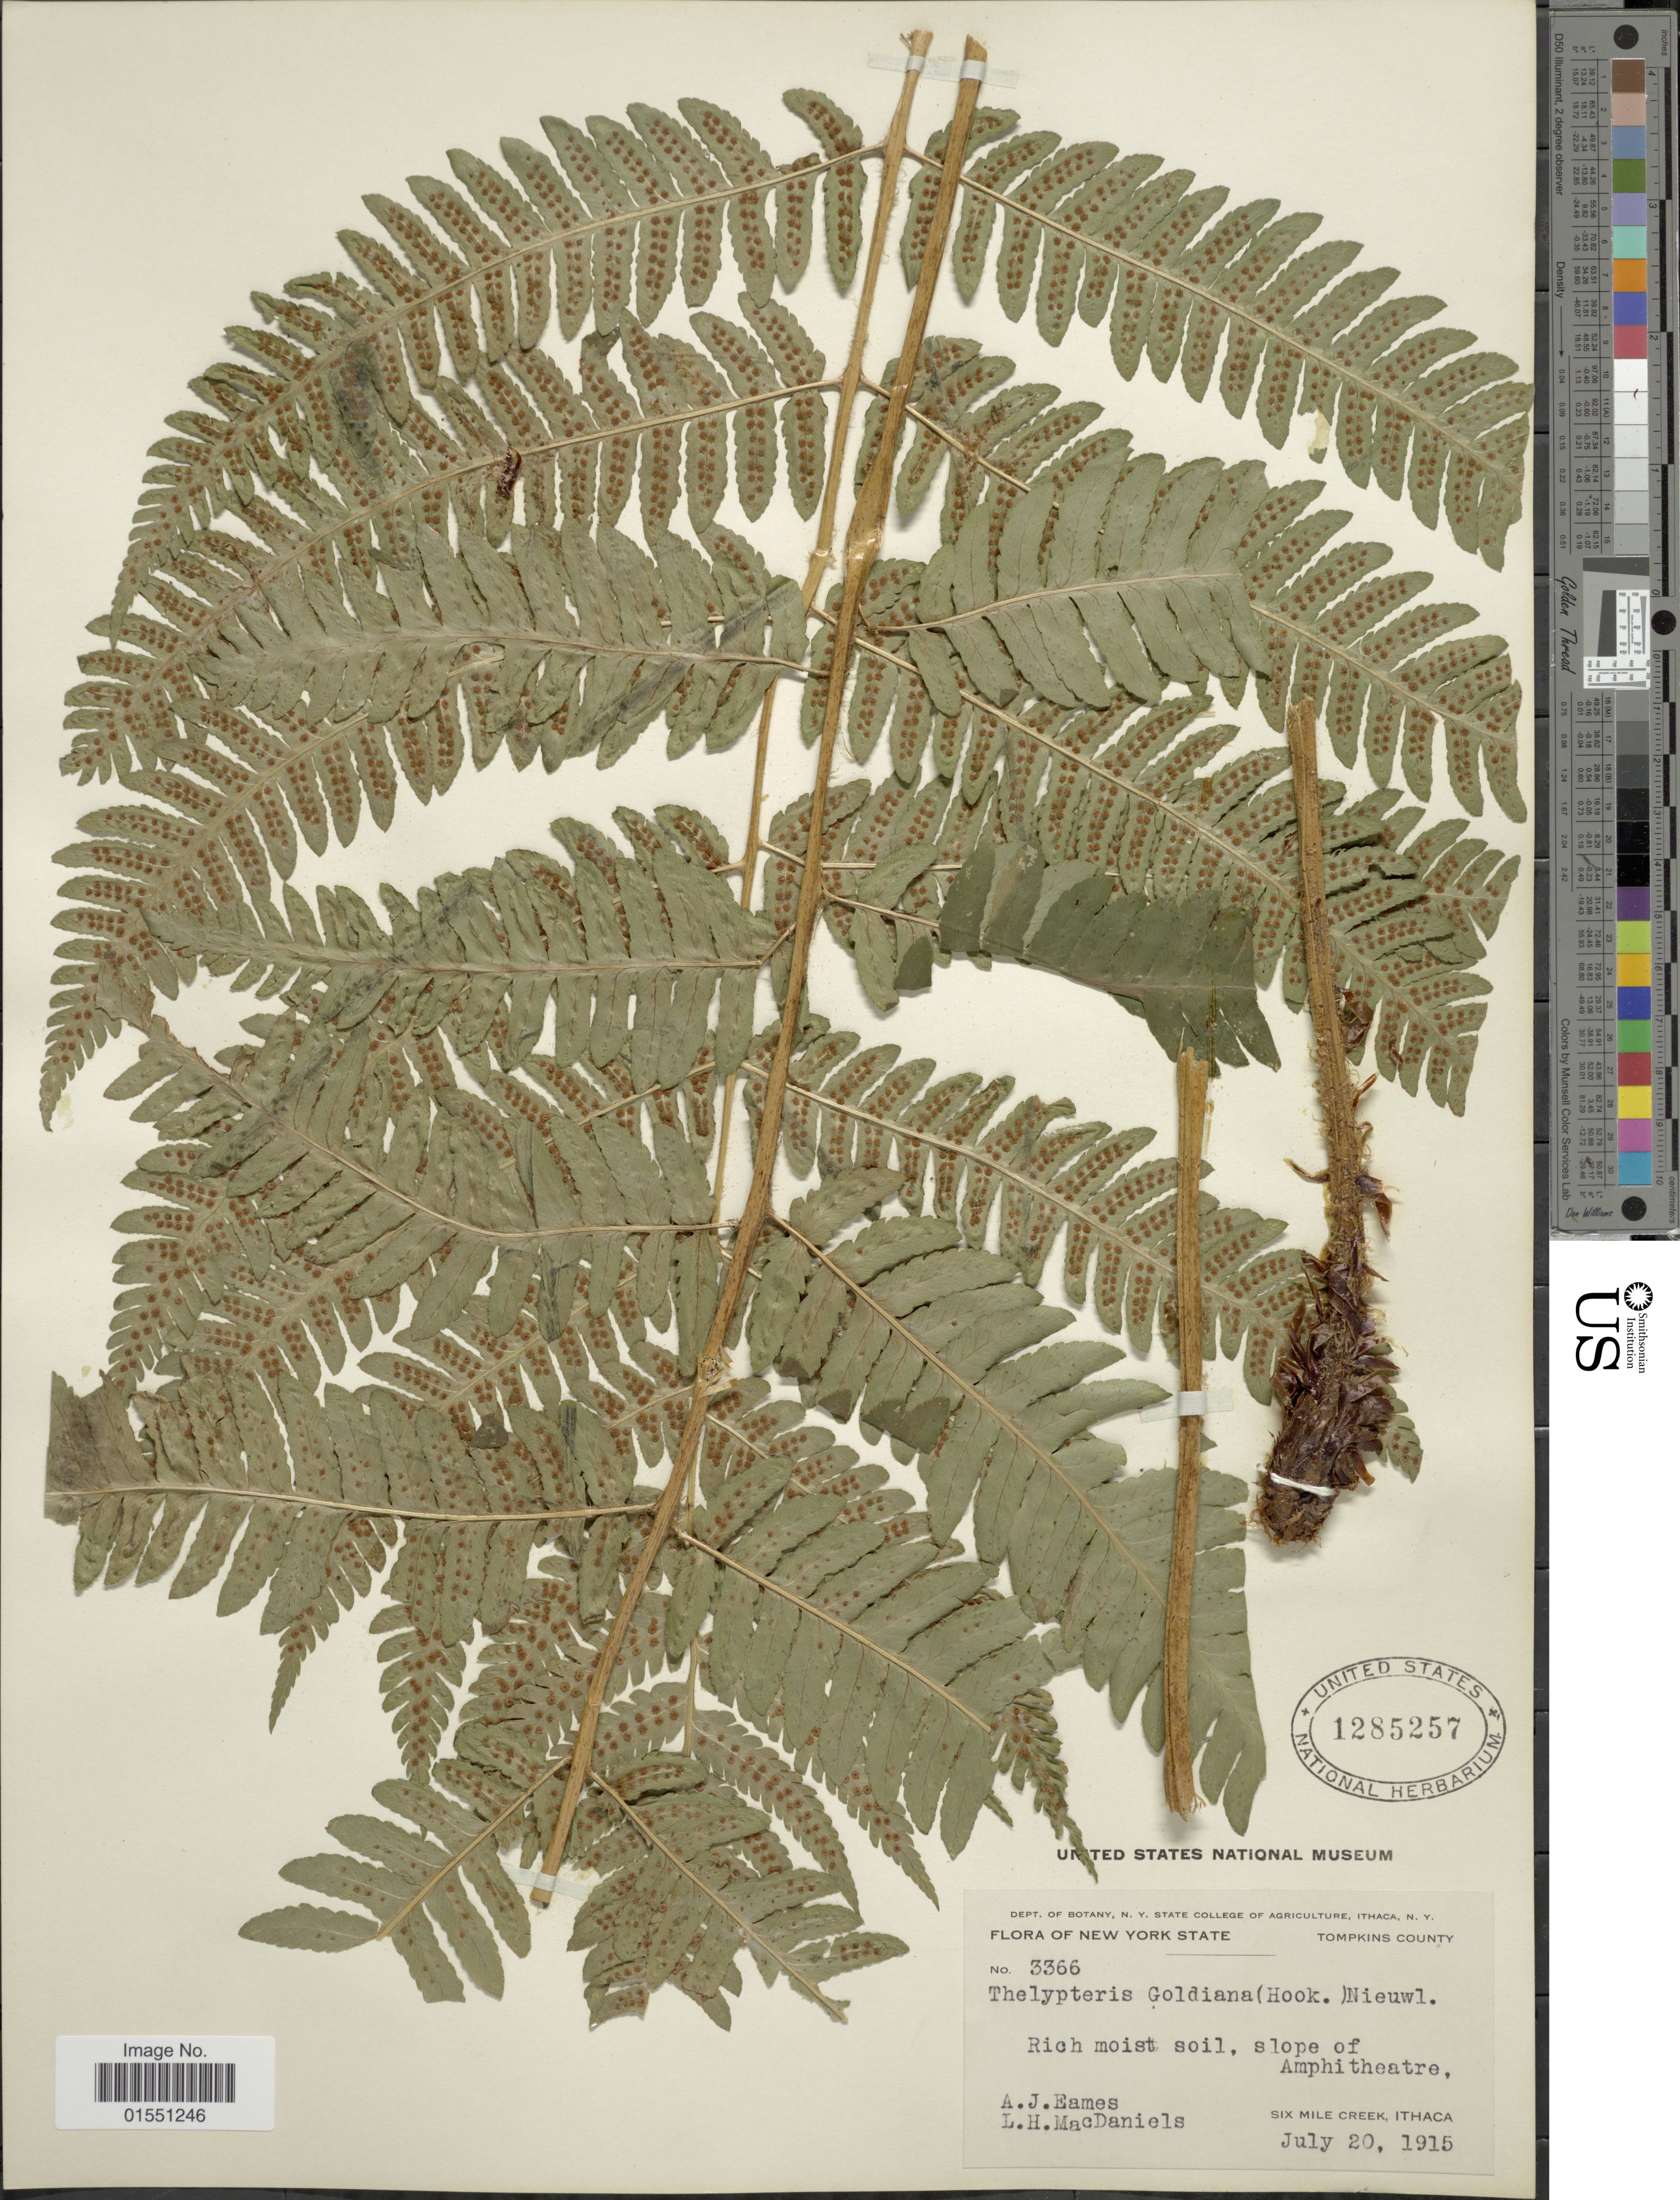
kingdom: Plantae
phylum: Tracheophyta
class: Polypodiopsida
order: Polypodiales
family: Dryopteridaceae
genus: Dryopteris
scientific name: Dryopteris goldiana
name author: (Hook. ex Goldie) A. Gray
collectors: A. J. Eames & L. H. MacDaniels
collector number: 3366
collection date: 1915-07-20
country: United States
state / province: New York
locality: Tompkins County. slope of Amphitheatre. Six Mile Creek, Ithaca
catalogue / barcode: US 1285257